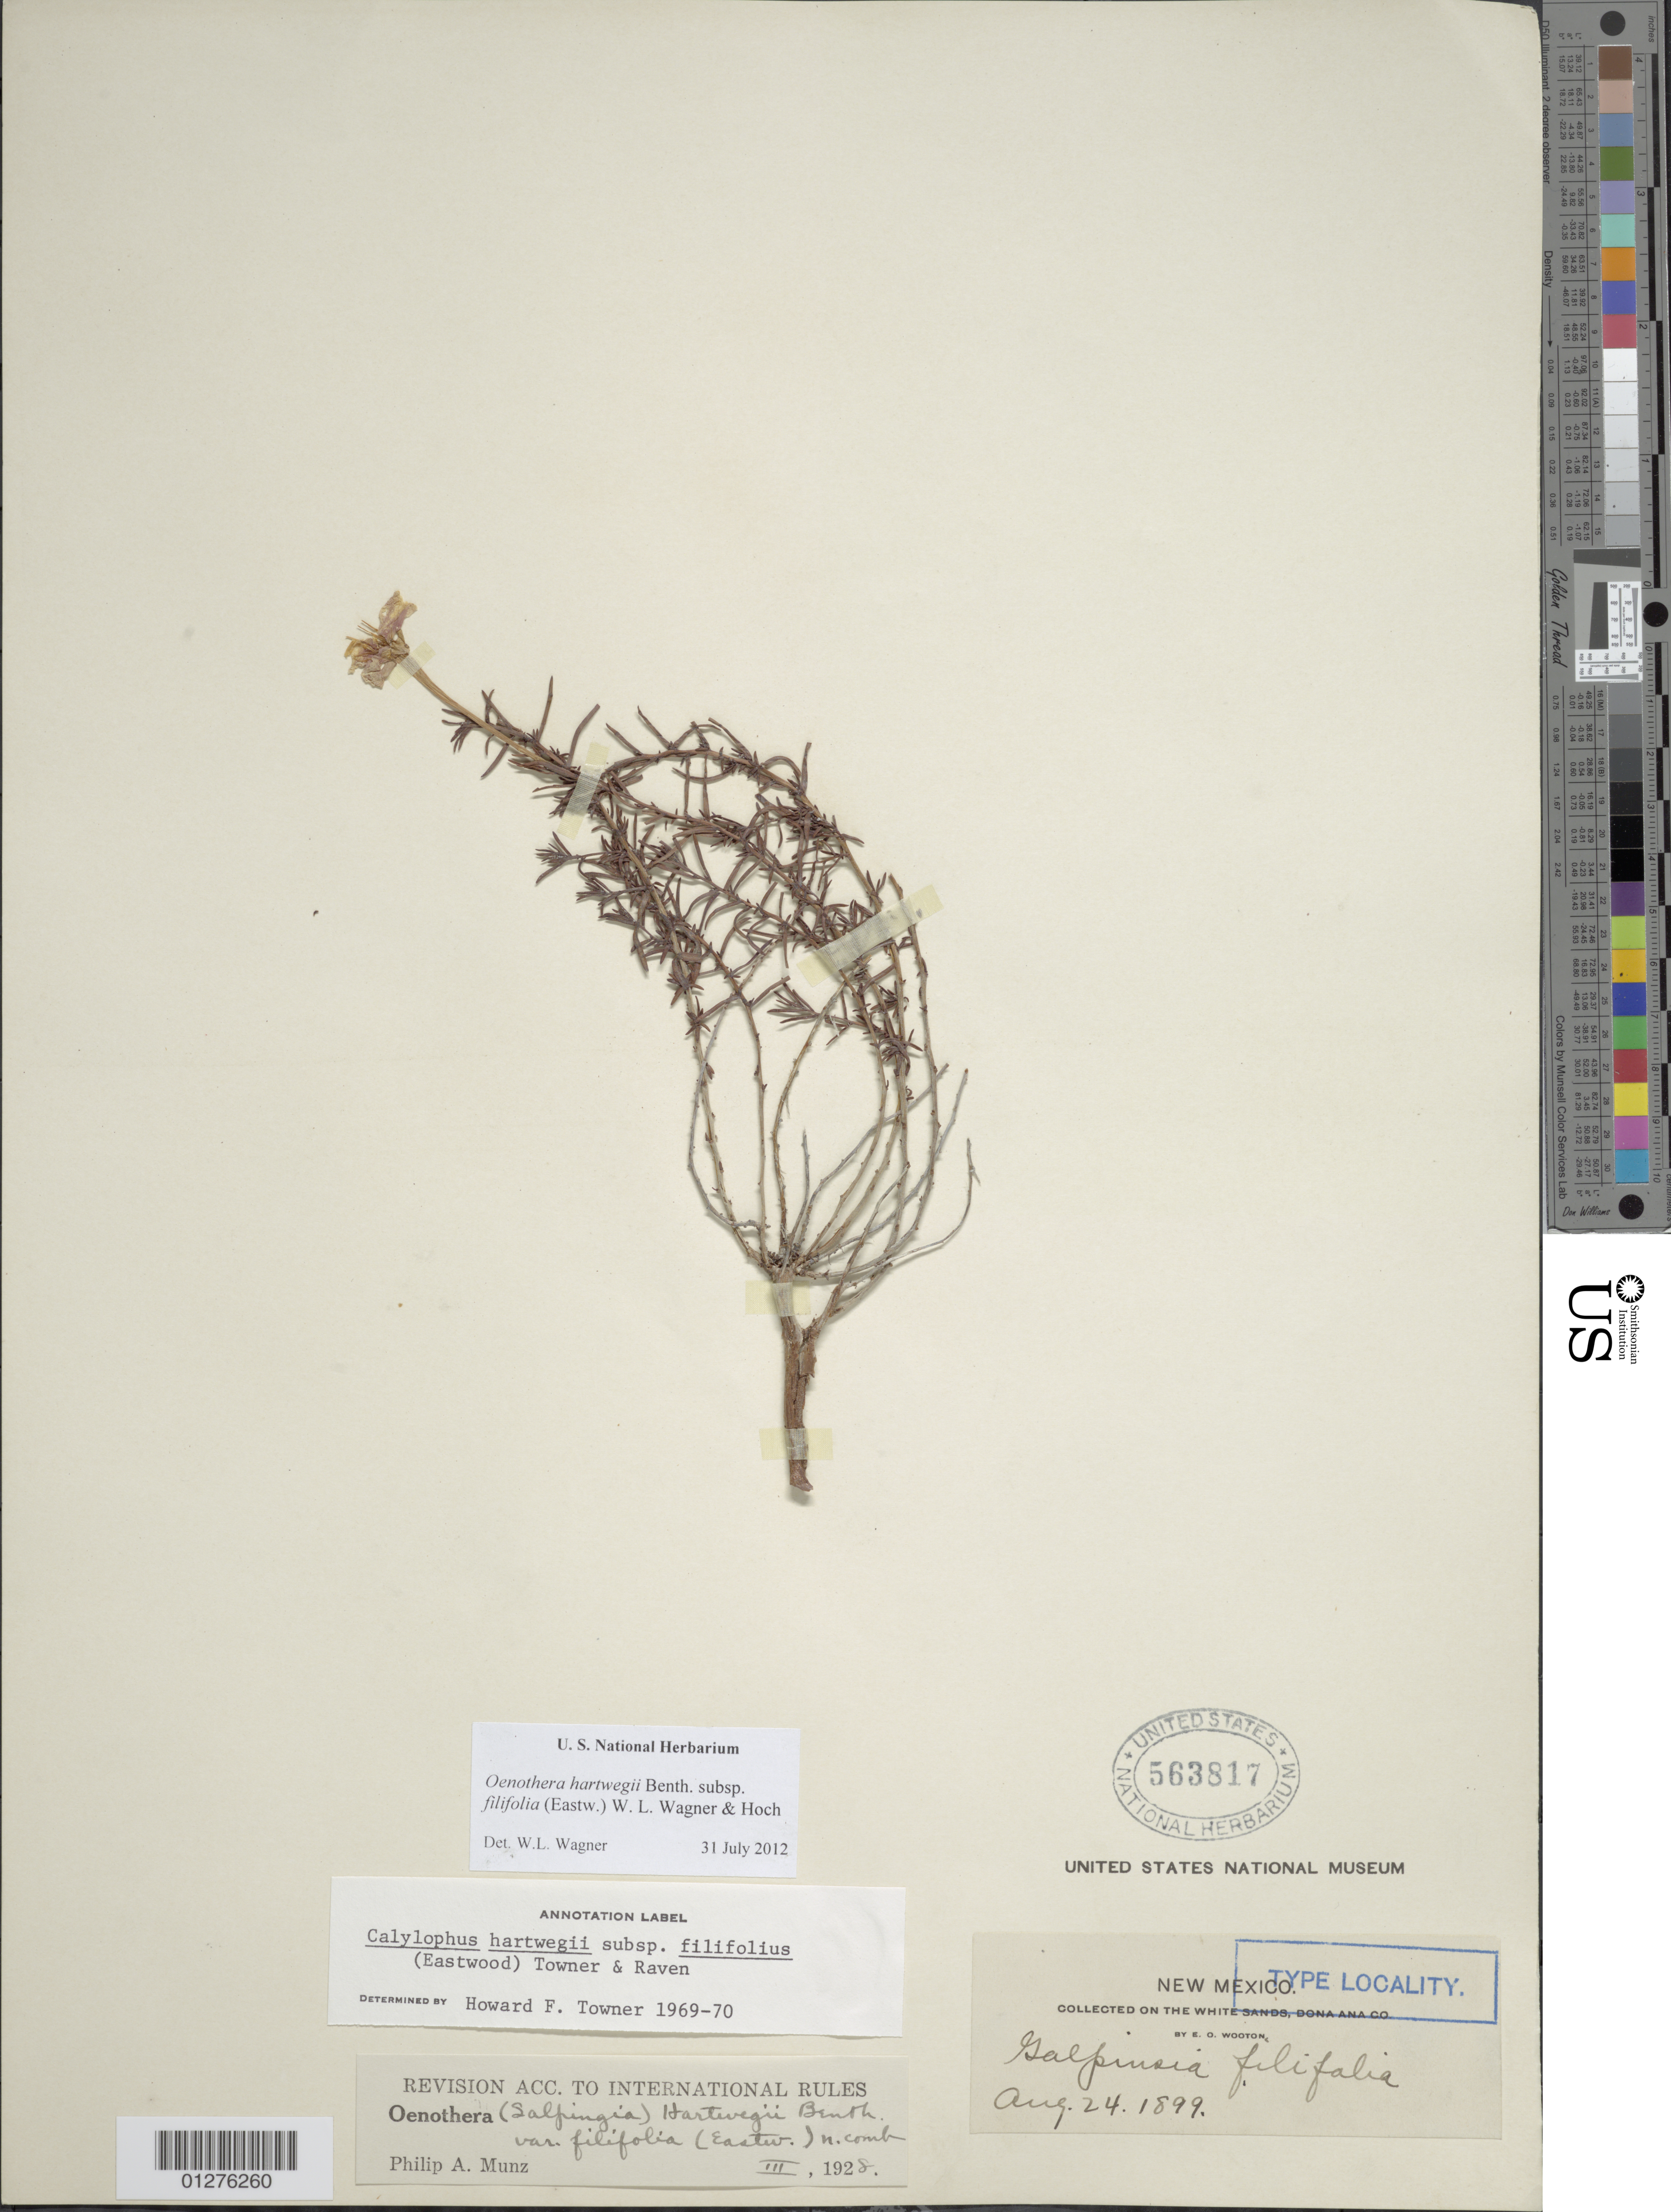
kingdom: Plantae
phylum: Tracheophyta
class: Magnoliopsida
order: Myrtales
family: Onagraceae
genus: Oenothera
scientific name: Oenothera hartwegii subsp. filifolia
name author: (Eastw.) W.L. Wagner & Hoch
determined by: Wagner, W. L., (BOT), Smithsonian Institution - National Museum of Natural History (UNITED STATES)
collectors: E. O. Wooton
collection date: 1899-08-24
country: United States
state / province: New Mexico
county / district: Dona Ana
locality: White Sand.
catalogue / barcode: US 563817